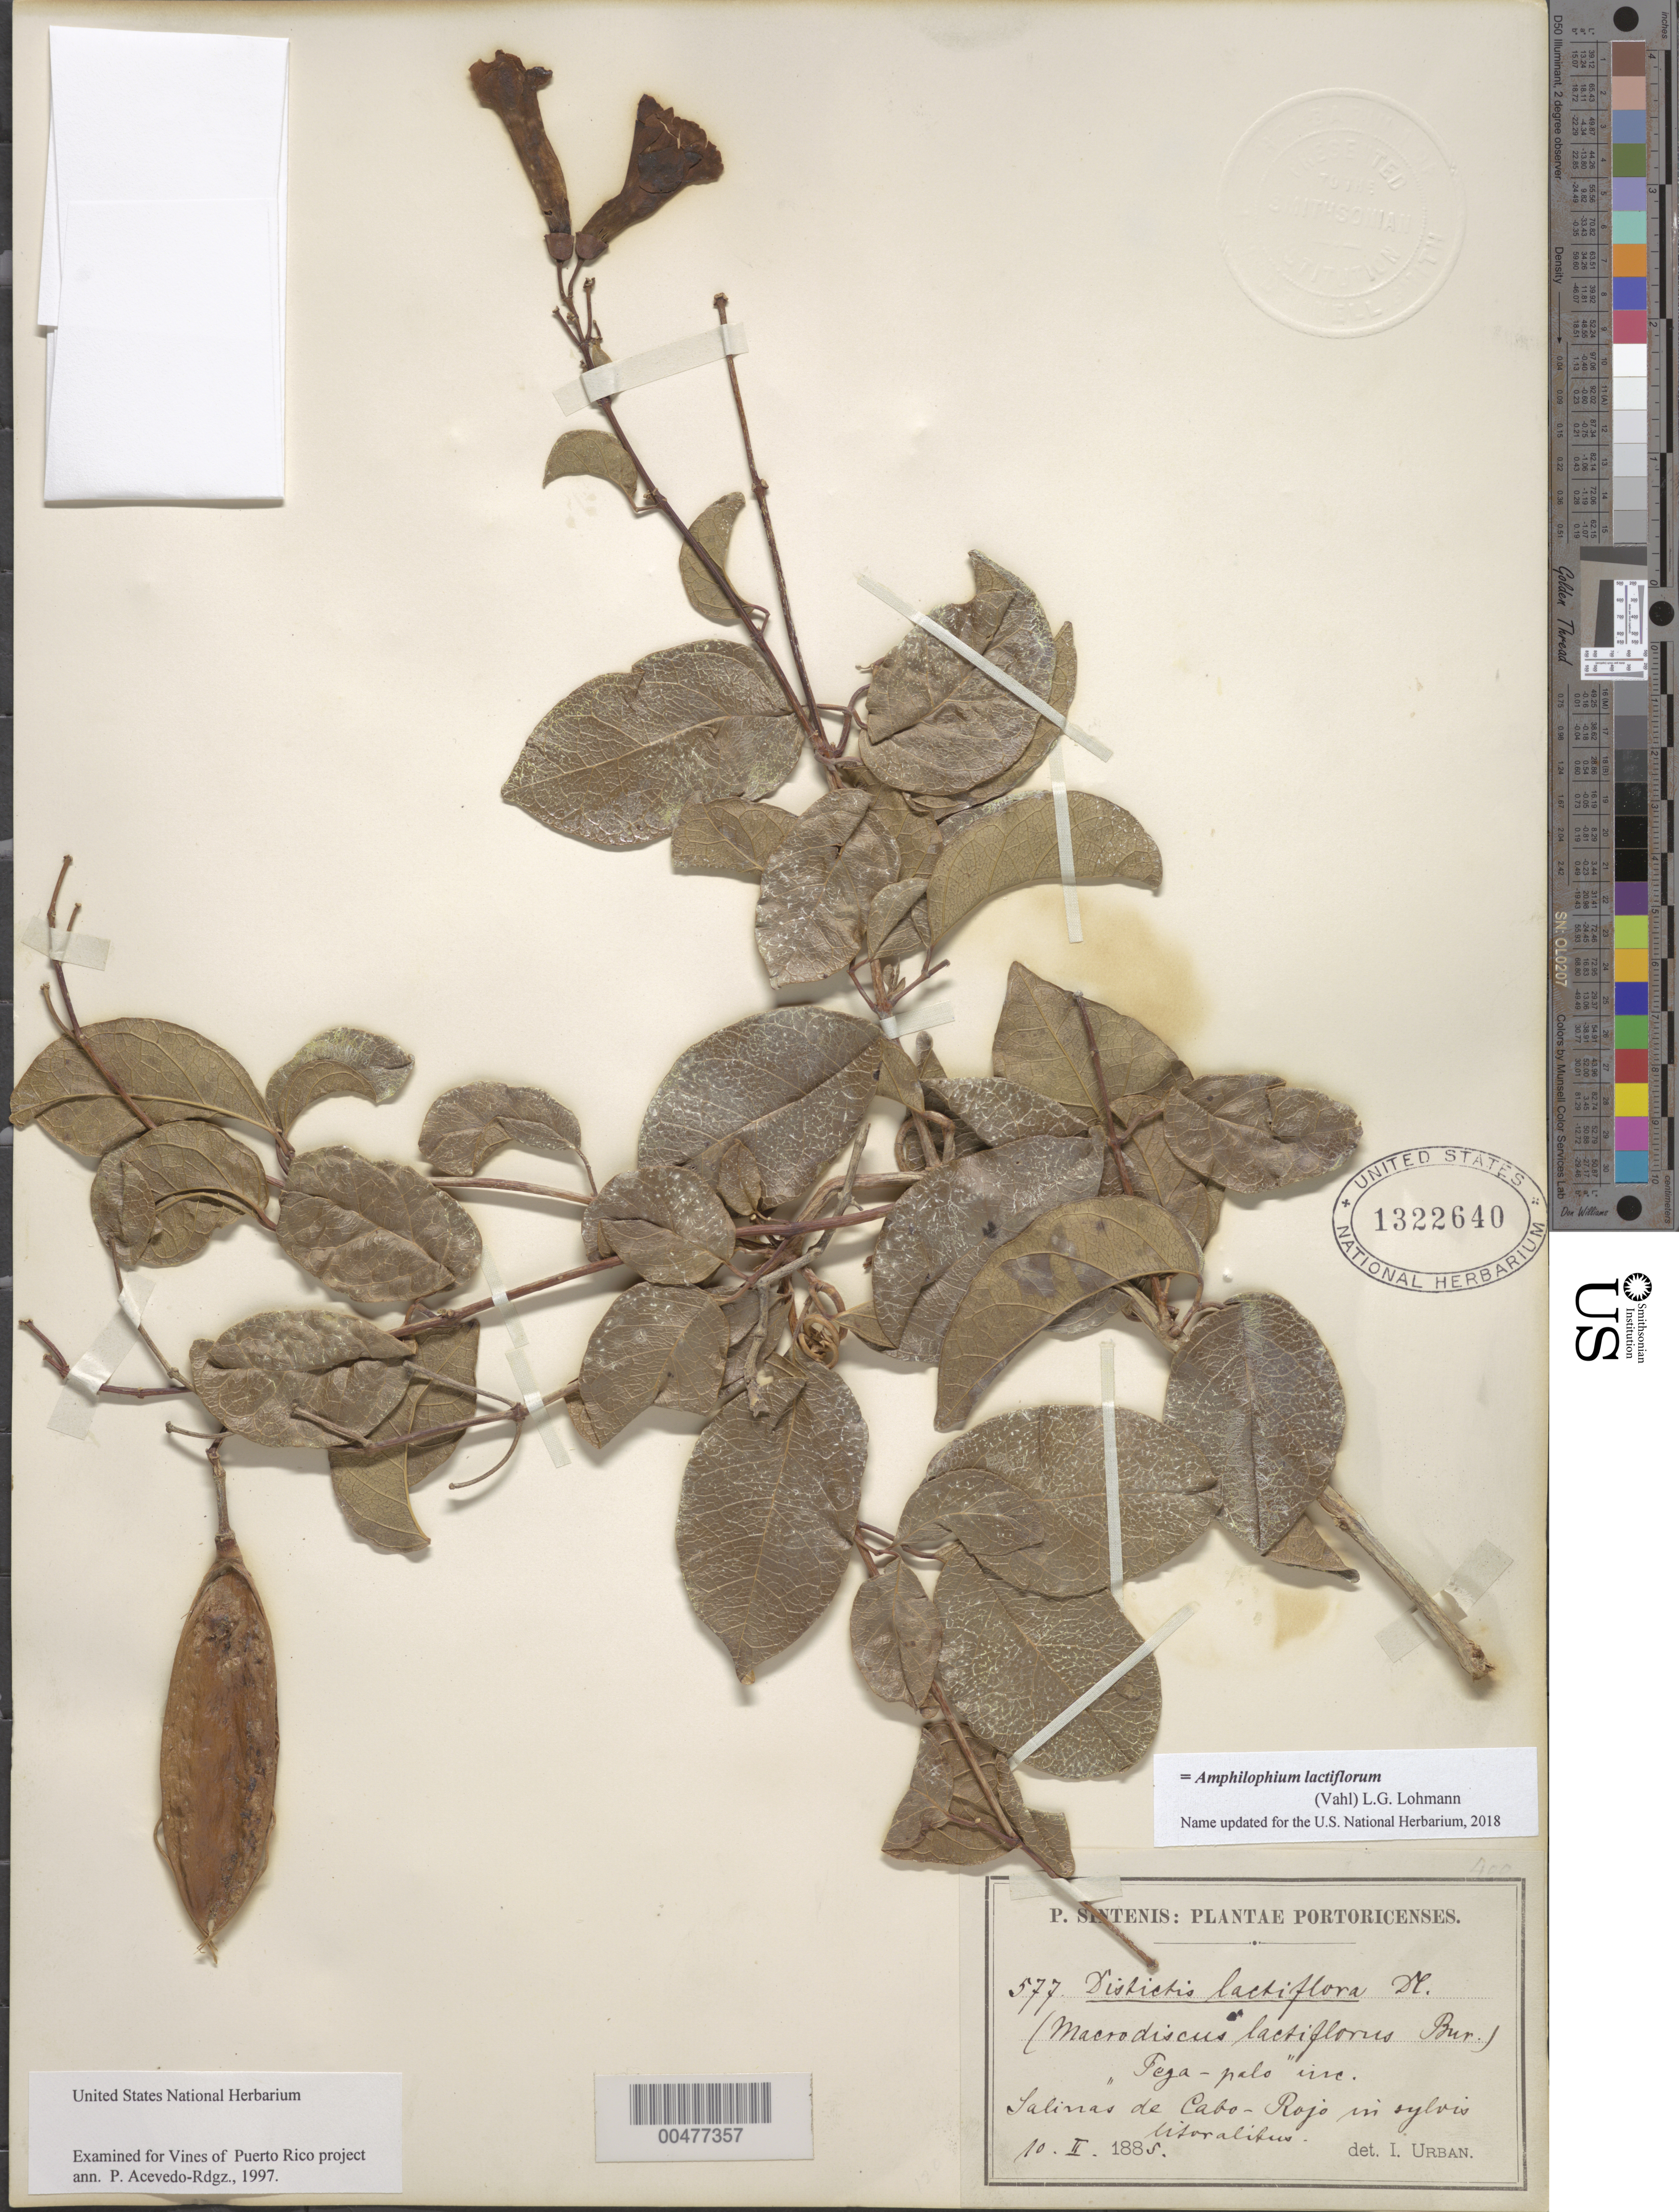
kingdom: Plantae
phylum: Tracheophyta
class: Magnoliopsida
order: Lamiales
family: Bignoniaceae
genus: Amphilophium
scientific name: Amphilophium lactiflorum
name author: (Vahl) L.G. Lohmann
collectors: P. Sintenis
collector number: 577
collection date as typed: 10 Feb 1885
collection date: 1885-02-10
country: Puerto Rico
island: Greater Antilles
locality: Teja-Palo circa salinas de Cabo-Rojo. In sylvis litoralibus.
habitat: In sylvis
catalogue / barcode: US 1322640